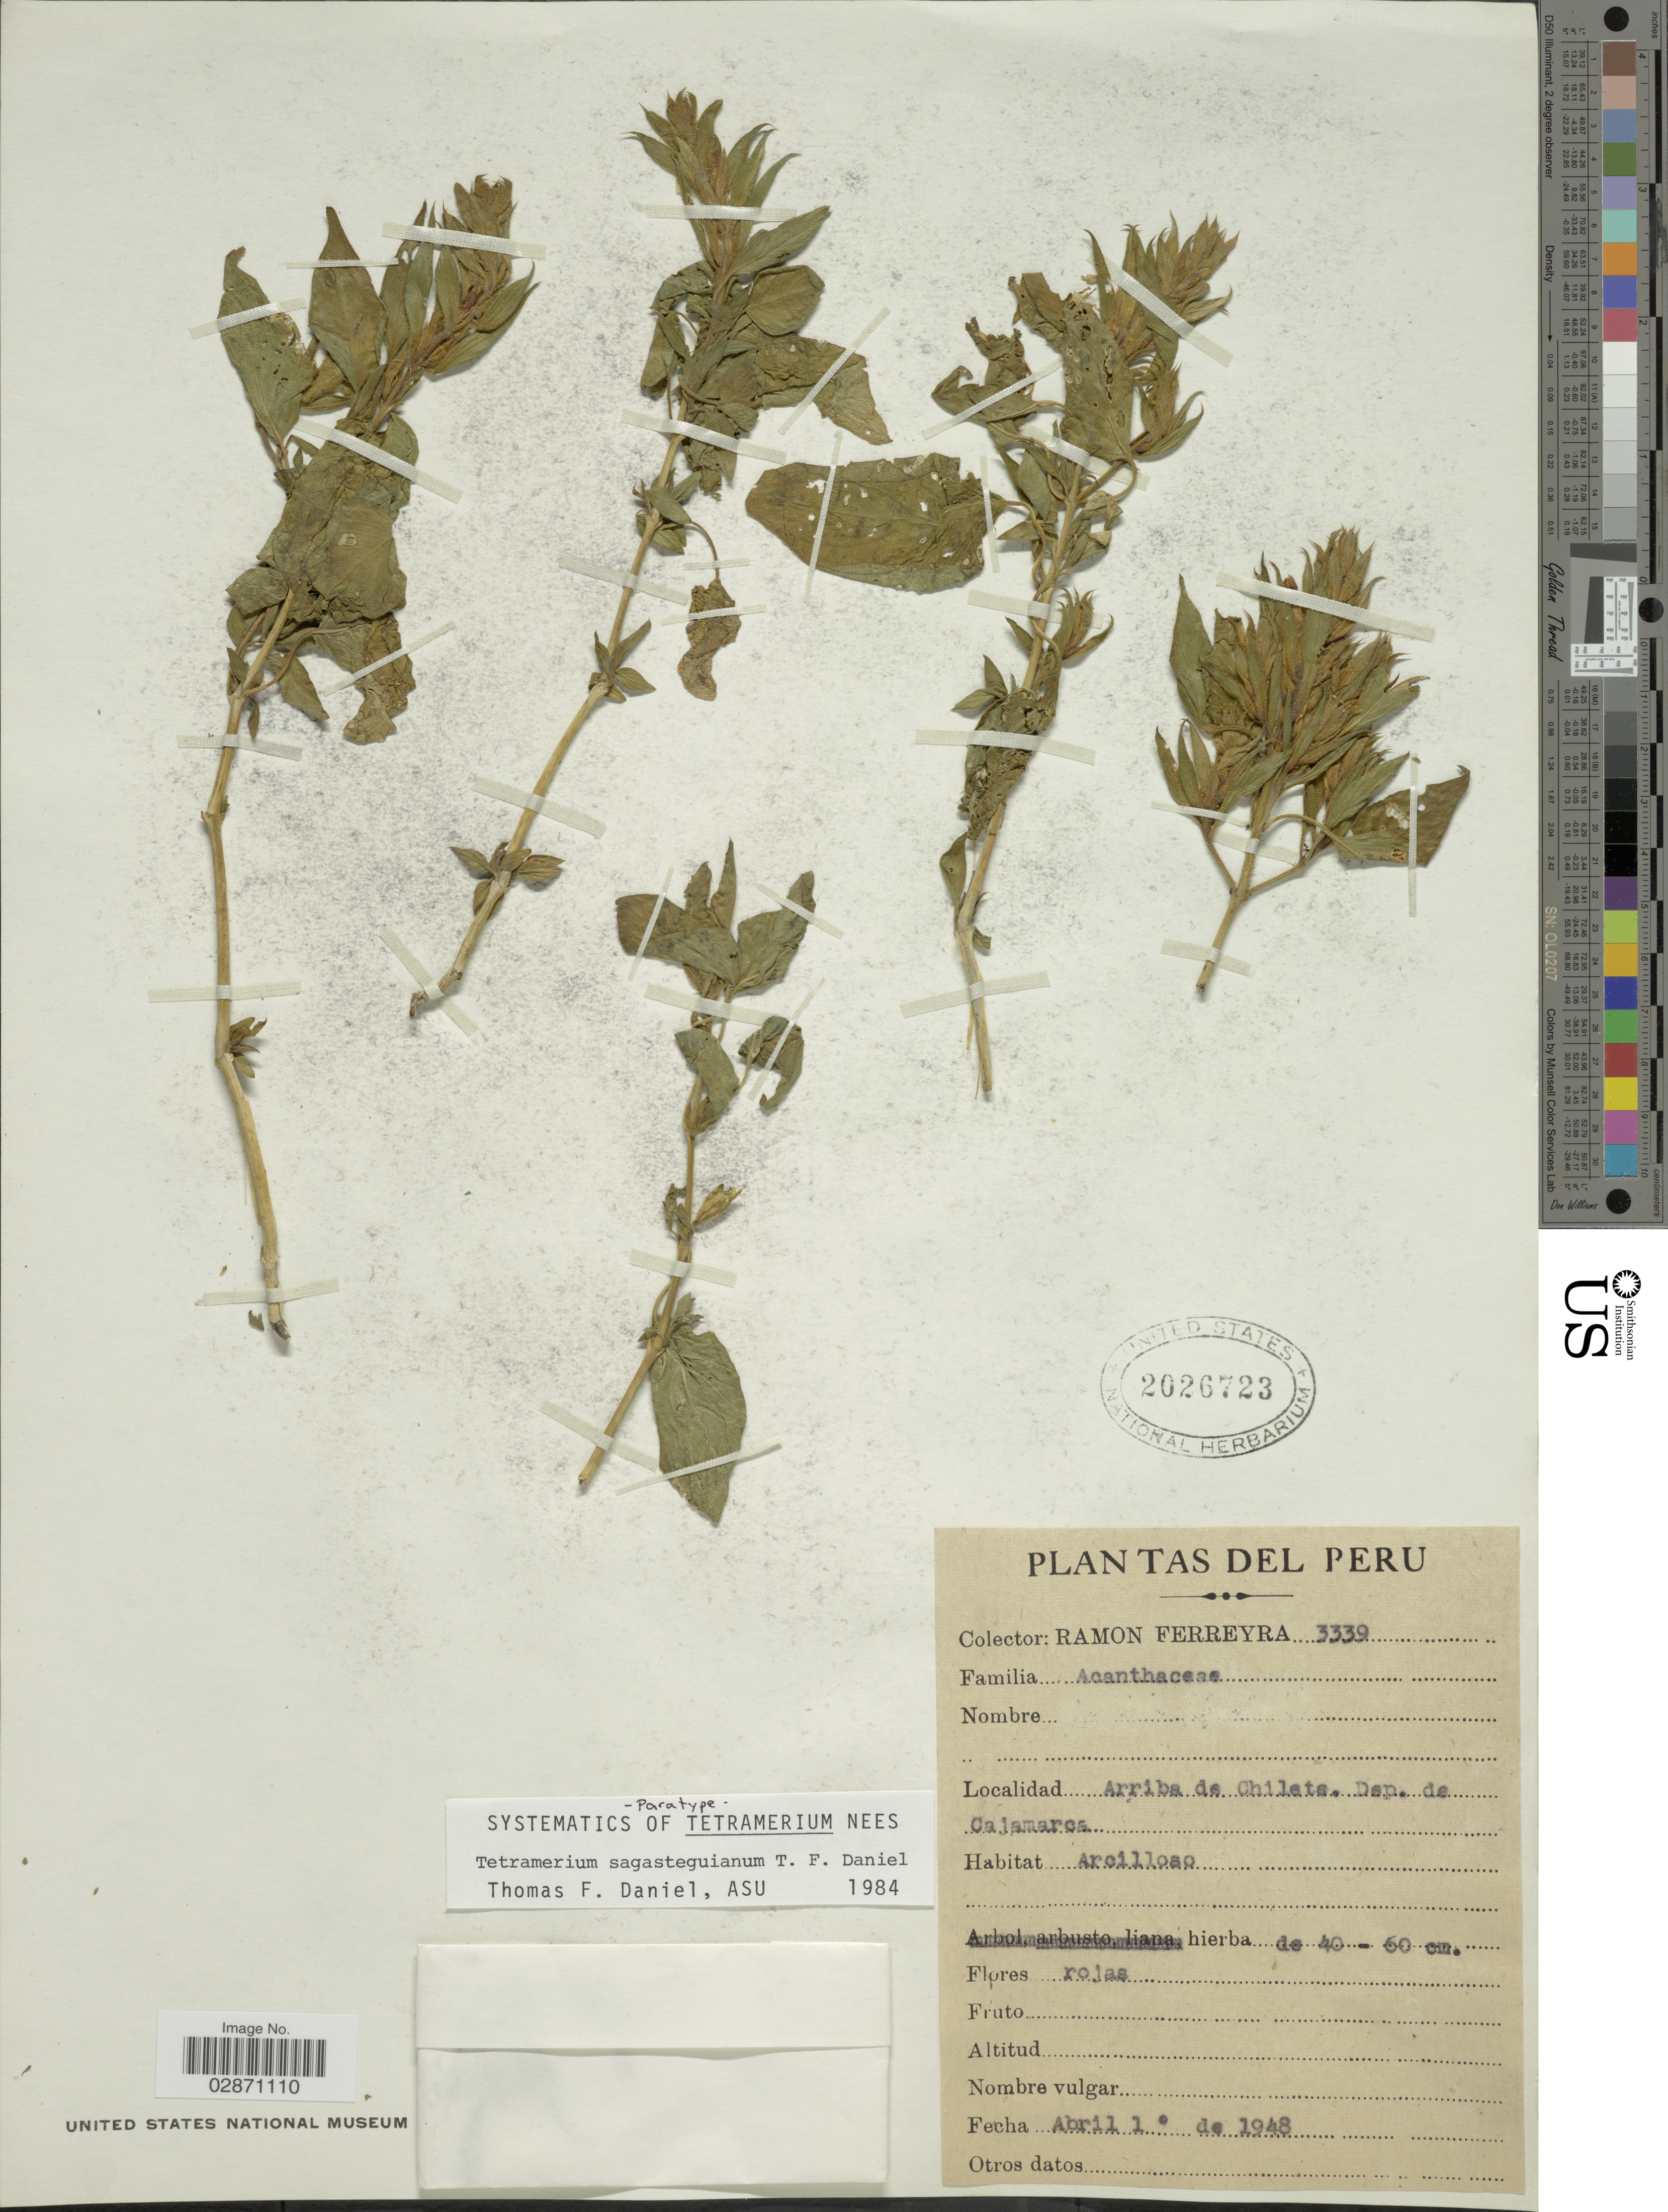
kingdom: Plantae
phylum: Tracheophyta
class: Magnoliopsida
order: Lamiales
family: Acanthaceae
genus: Tetramerium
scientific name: Tetramerium sagasteguianum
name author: T.F. Daniel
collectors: R. A. Ferreyra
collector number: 3339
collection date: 1948-04-01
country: Peru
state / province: Cajamarca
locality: Arriba de Chilete, Dep. de Cajamarca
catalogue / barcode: US 2026723